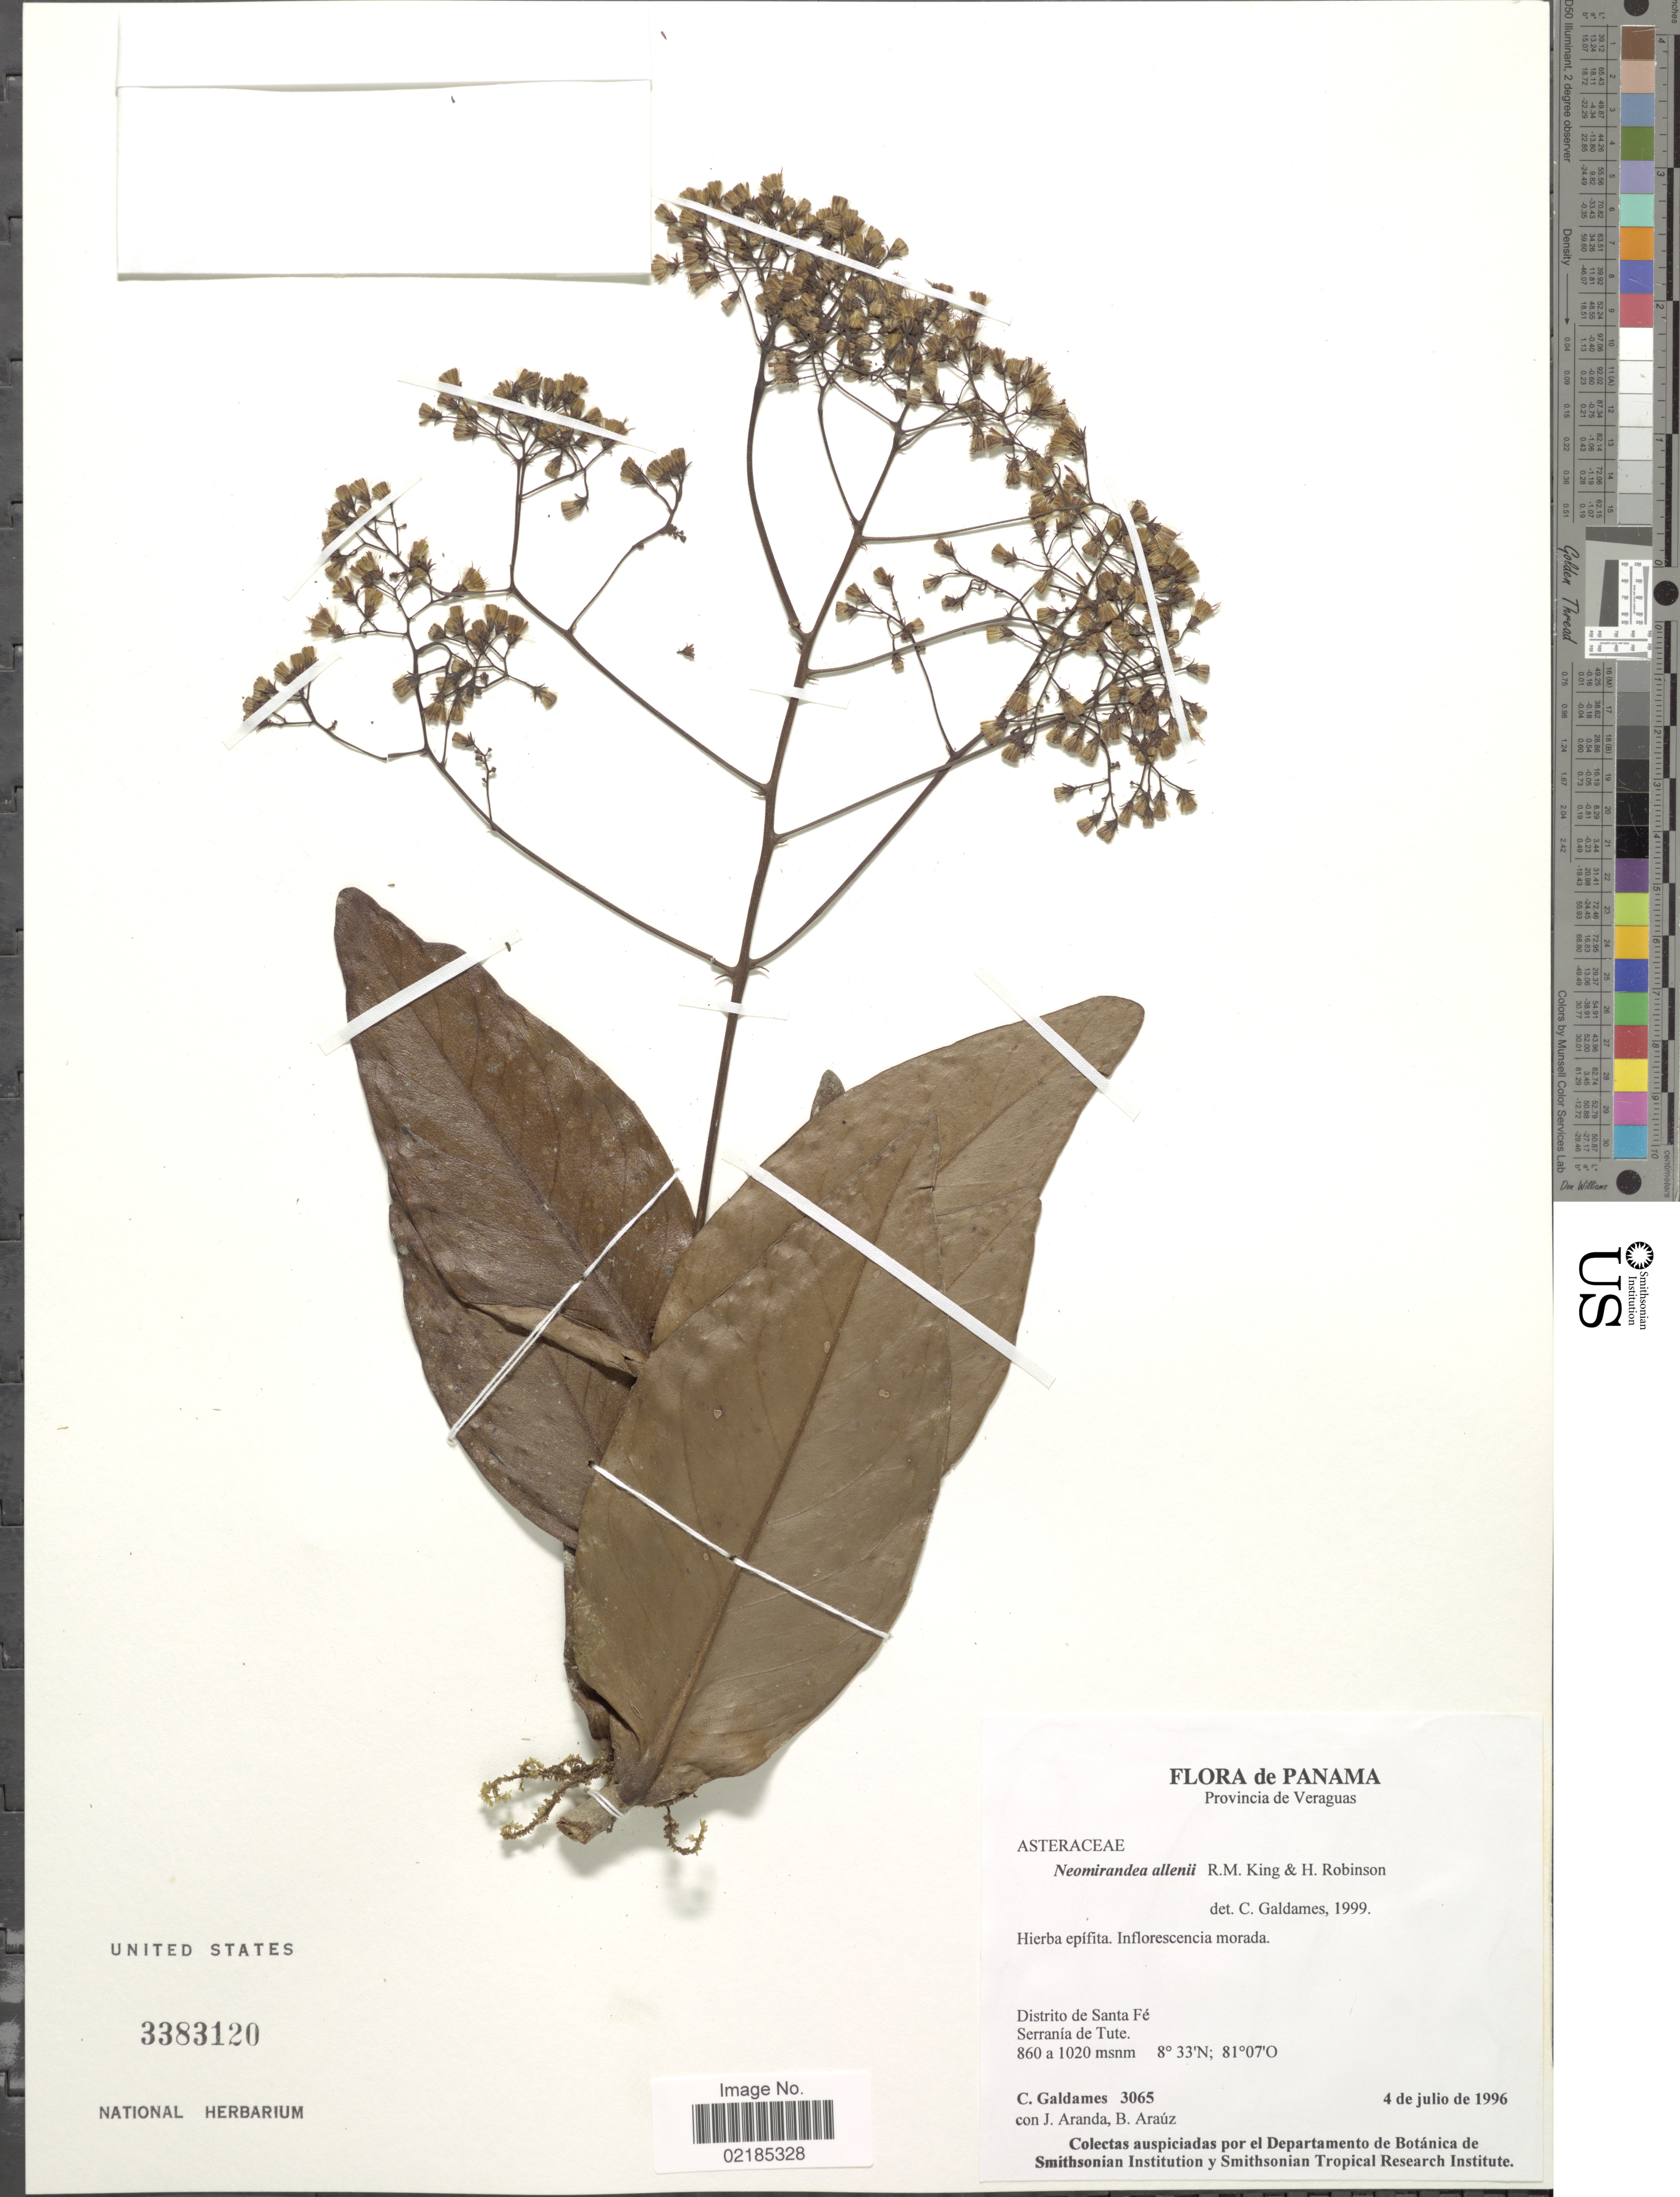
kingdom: Plantae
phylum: Tracheophyta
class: Magnoliopsida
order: Asterales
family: Asteraceae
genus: Neomirandea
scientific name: Neomirandea allenii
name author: R.M. King & H. Rob.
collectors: C. Galdames, J. Aranda & B. Araúz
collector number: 3065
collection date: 1996-07-04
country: Panama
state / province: Veraguas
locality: Distrto de Santa Fe. Serrania de Tute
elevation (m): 860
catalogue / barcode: US 3383120